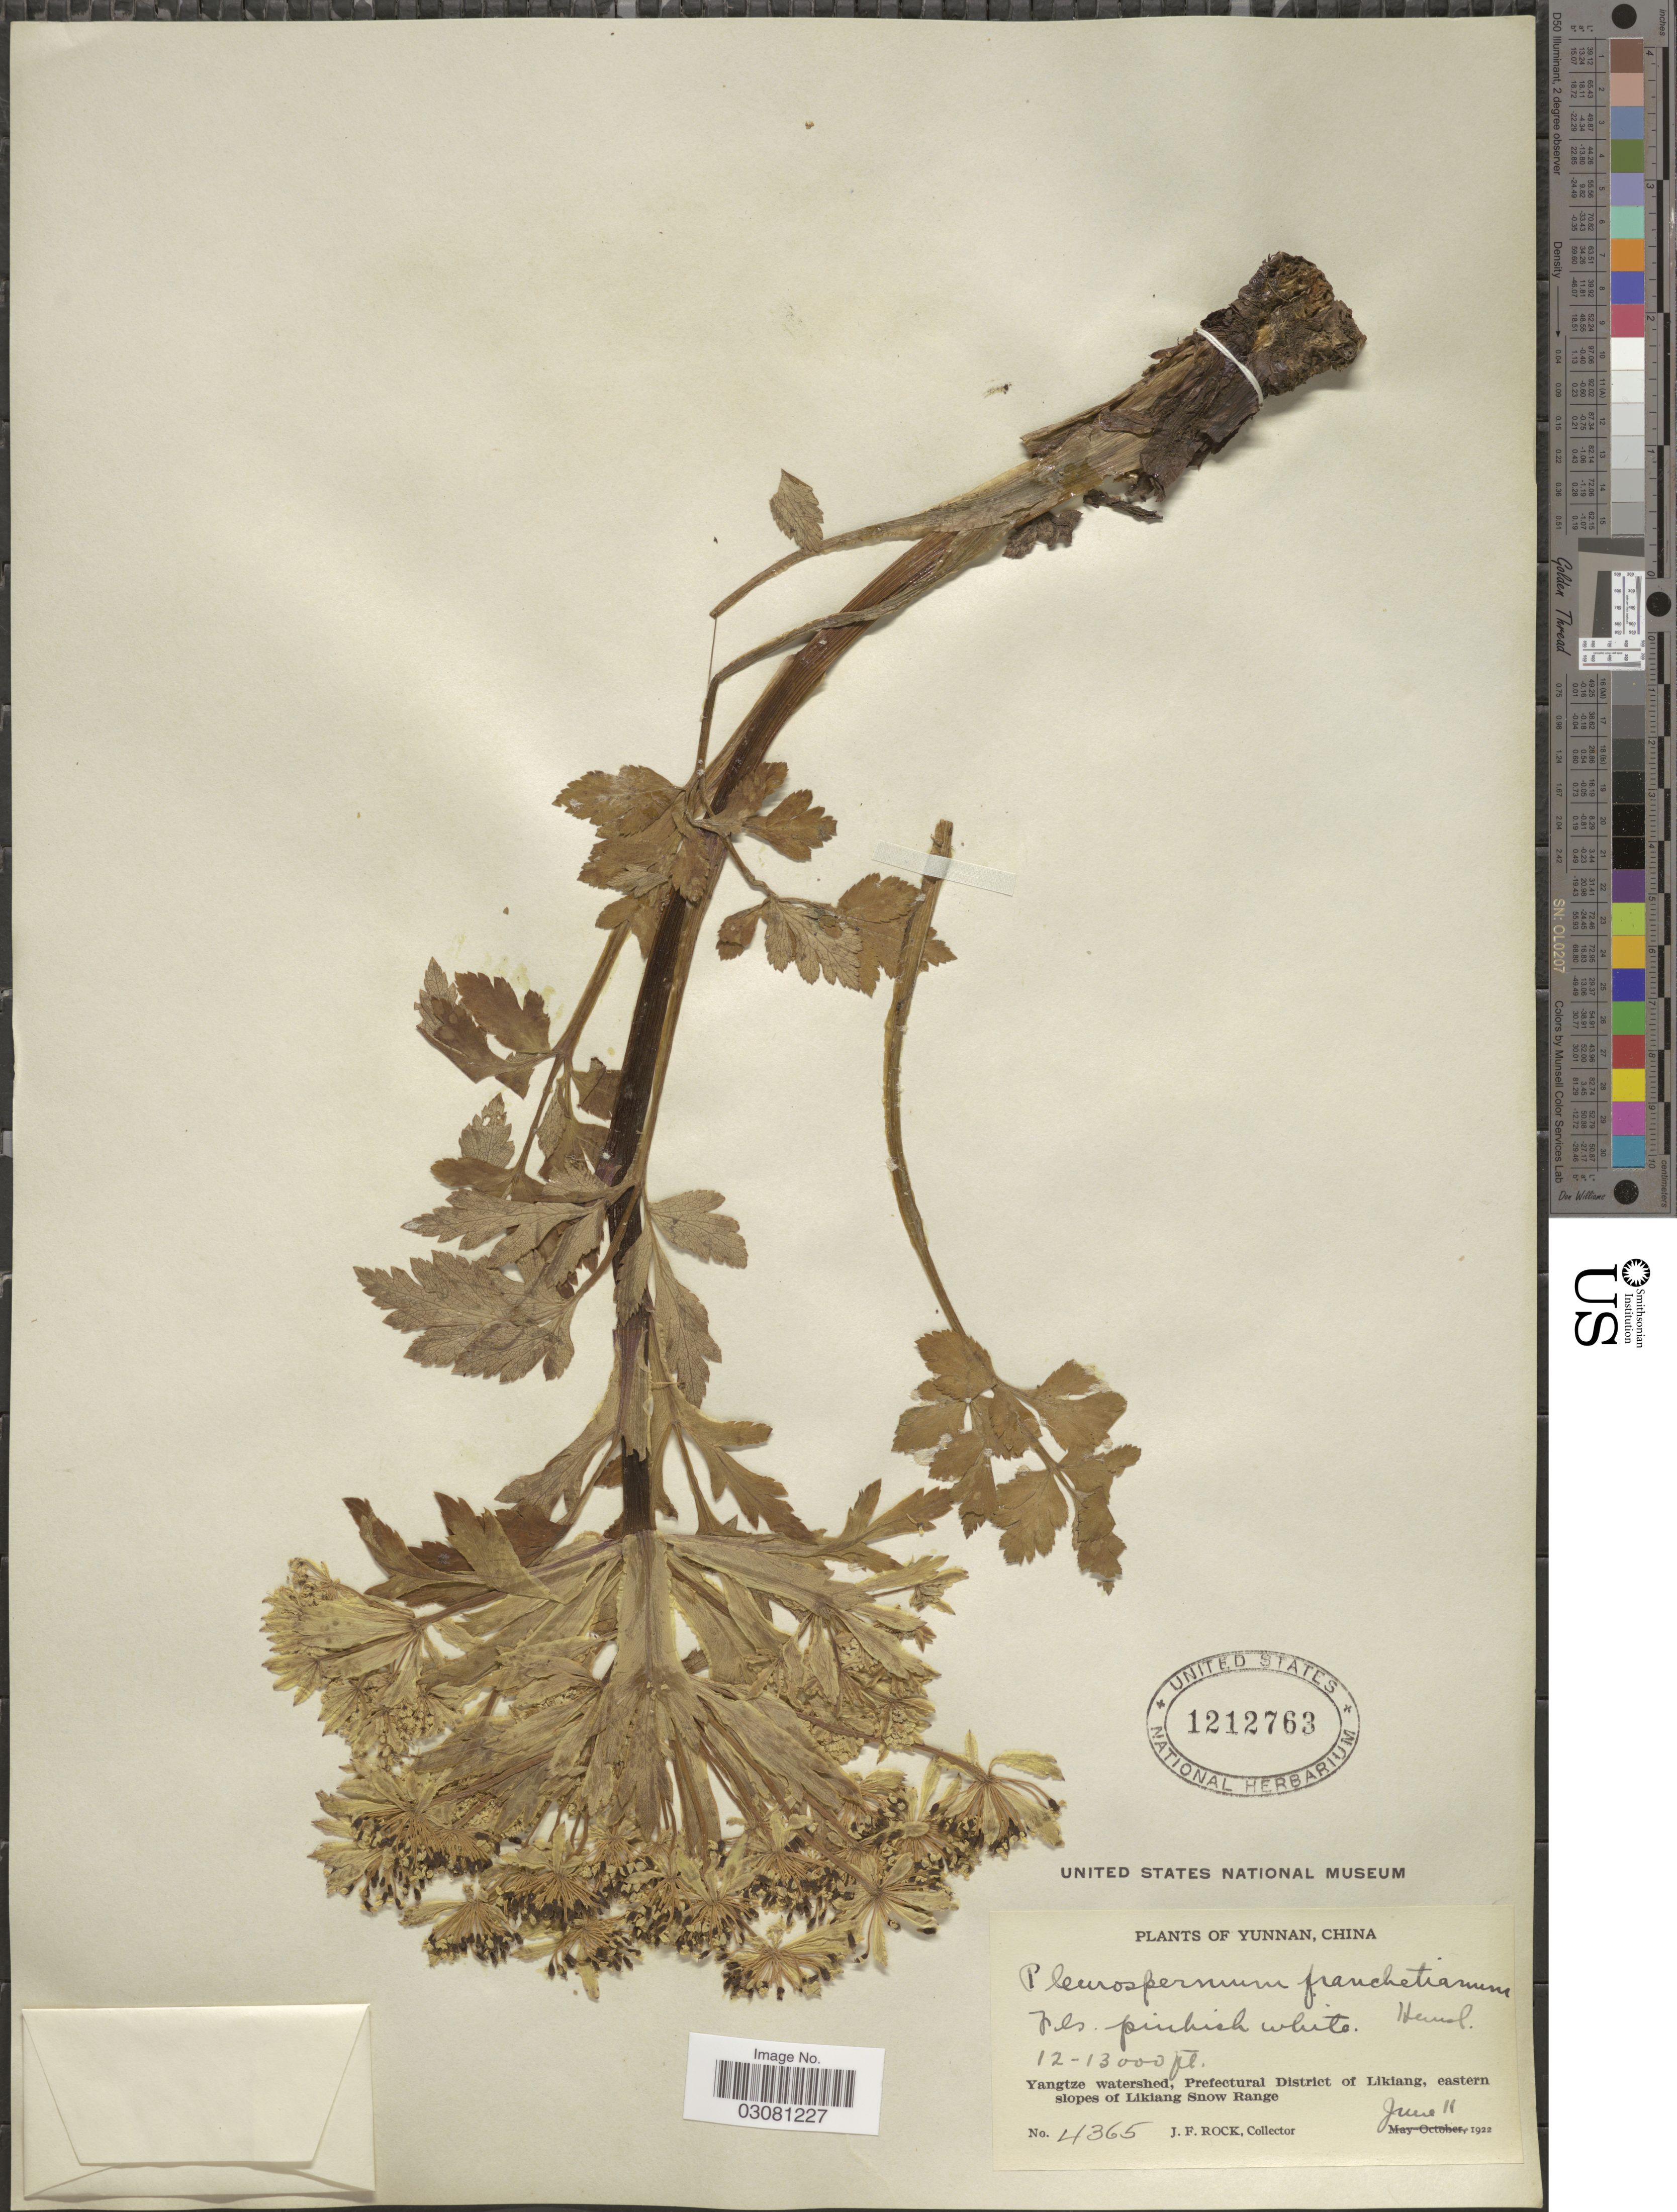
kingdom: Plantae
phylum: Tracheophyta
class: Magnoliopsida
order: Apiales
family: Apiaceae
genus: Pleurospermum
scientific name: Pleurospermum franchetianum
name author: Hemsl.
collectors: J. Rock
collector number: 4365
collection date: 1922-06-11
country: China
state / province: Yunnan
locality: Yangtze watershed, Prefectural District of Likiang, eastern slopes of Likiang Snow Range.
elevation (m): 3658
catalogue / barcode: US 1212763